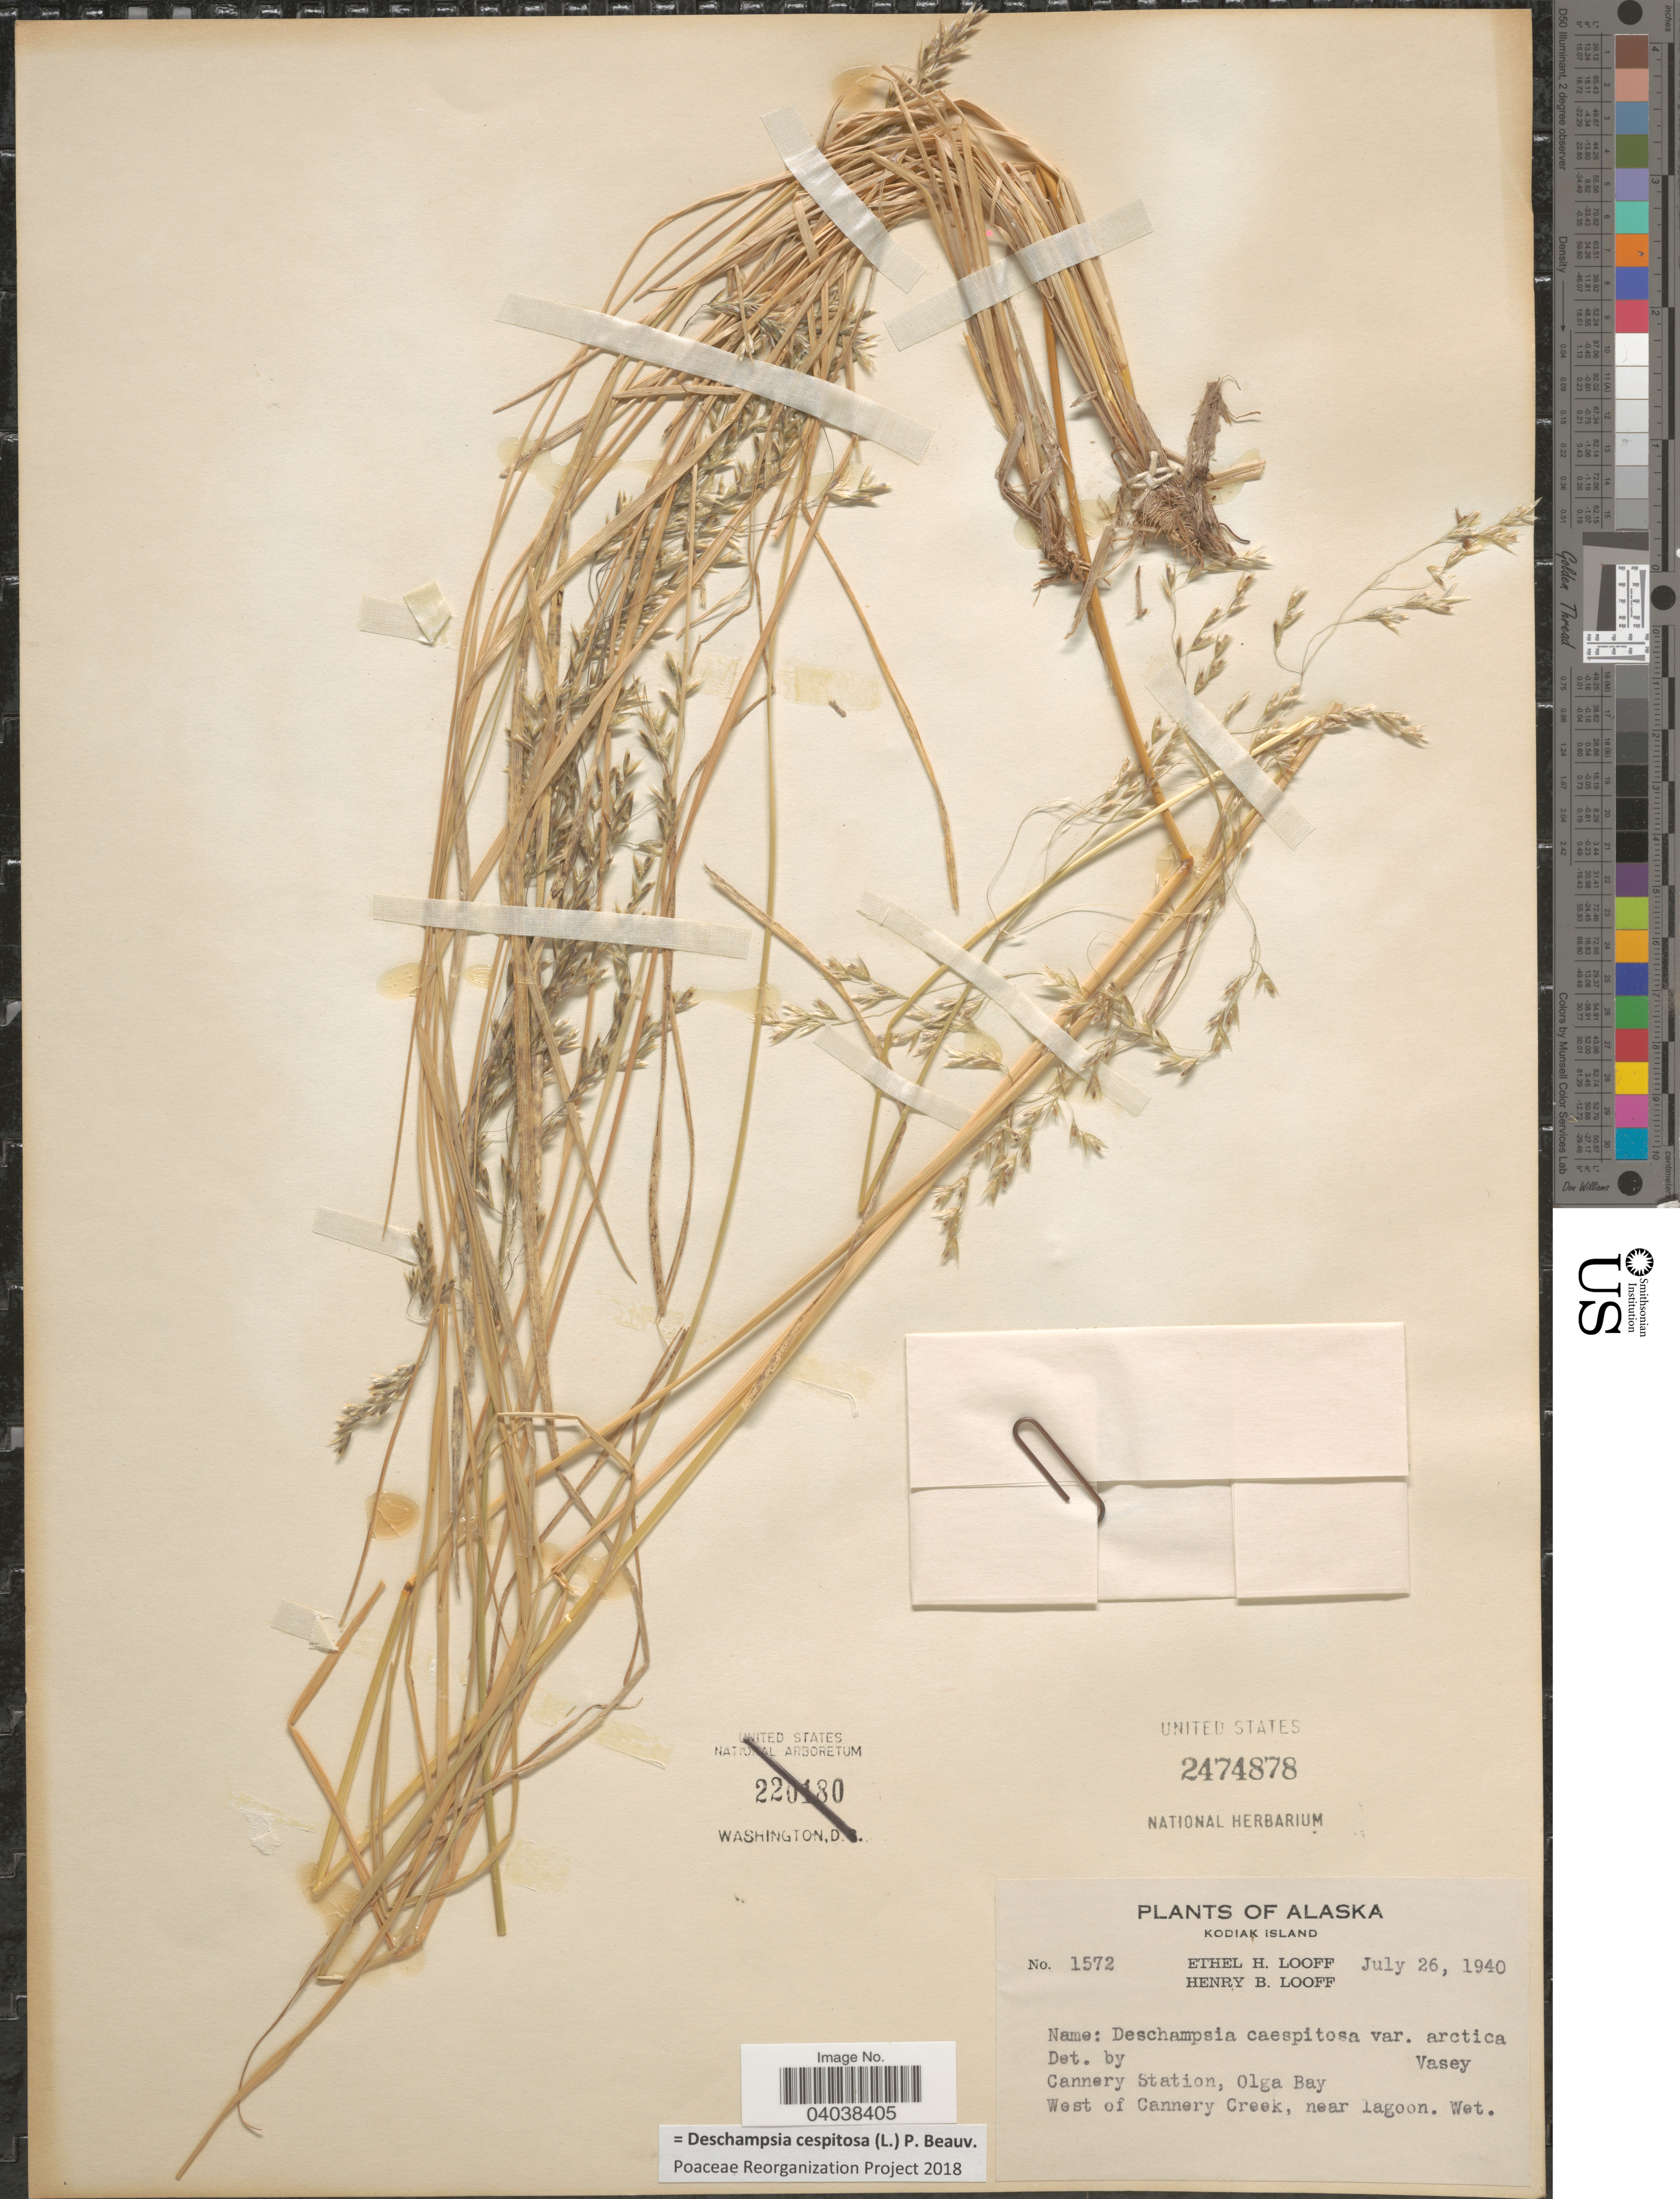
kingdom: Plantae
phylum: Tracheophyta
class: Liliopsida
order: Poales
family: Poaceae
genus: Deschampsia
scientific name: Deschampsia cespitosa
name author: (L.) P. Beauv.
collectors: E. Looff & H. Looff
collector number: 1572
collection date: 1940-07-26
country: United States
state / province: Alaska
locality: Kodiak Island. Cannery Station, Olga Bay. West of Cannery Creek, near lagoon. Wet.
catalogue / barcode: US 2474878